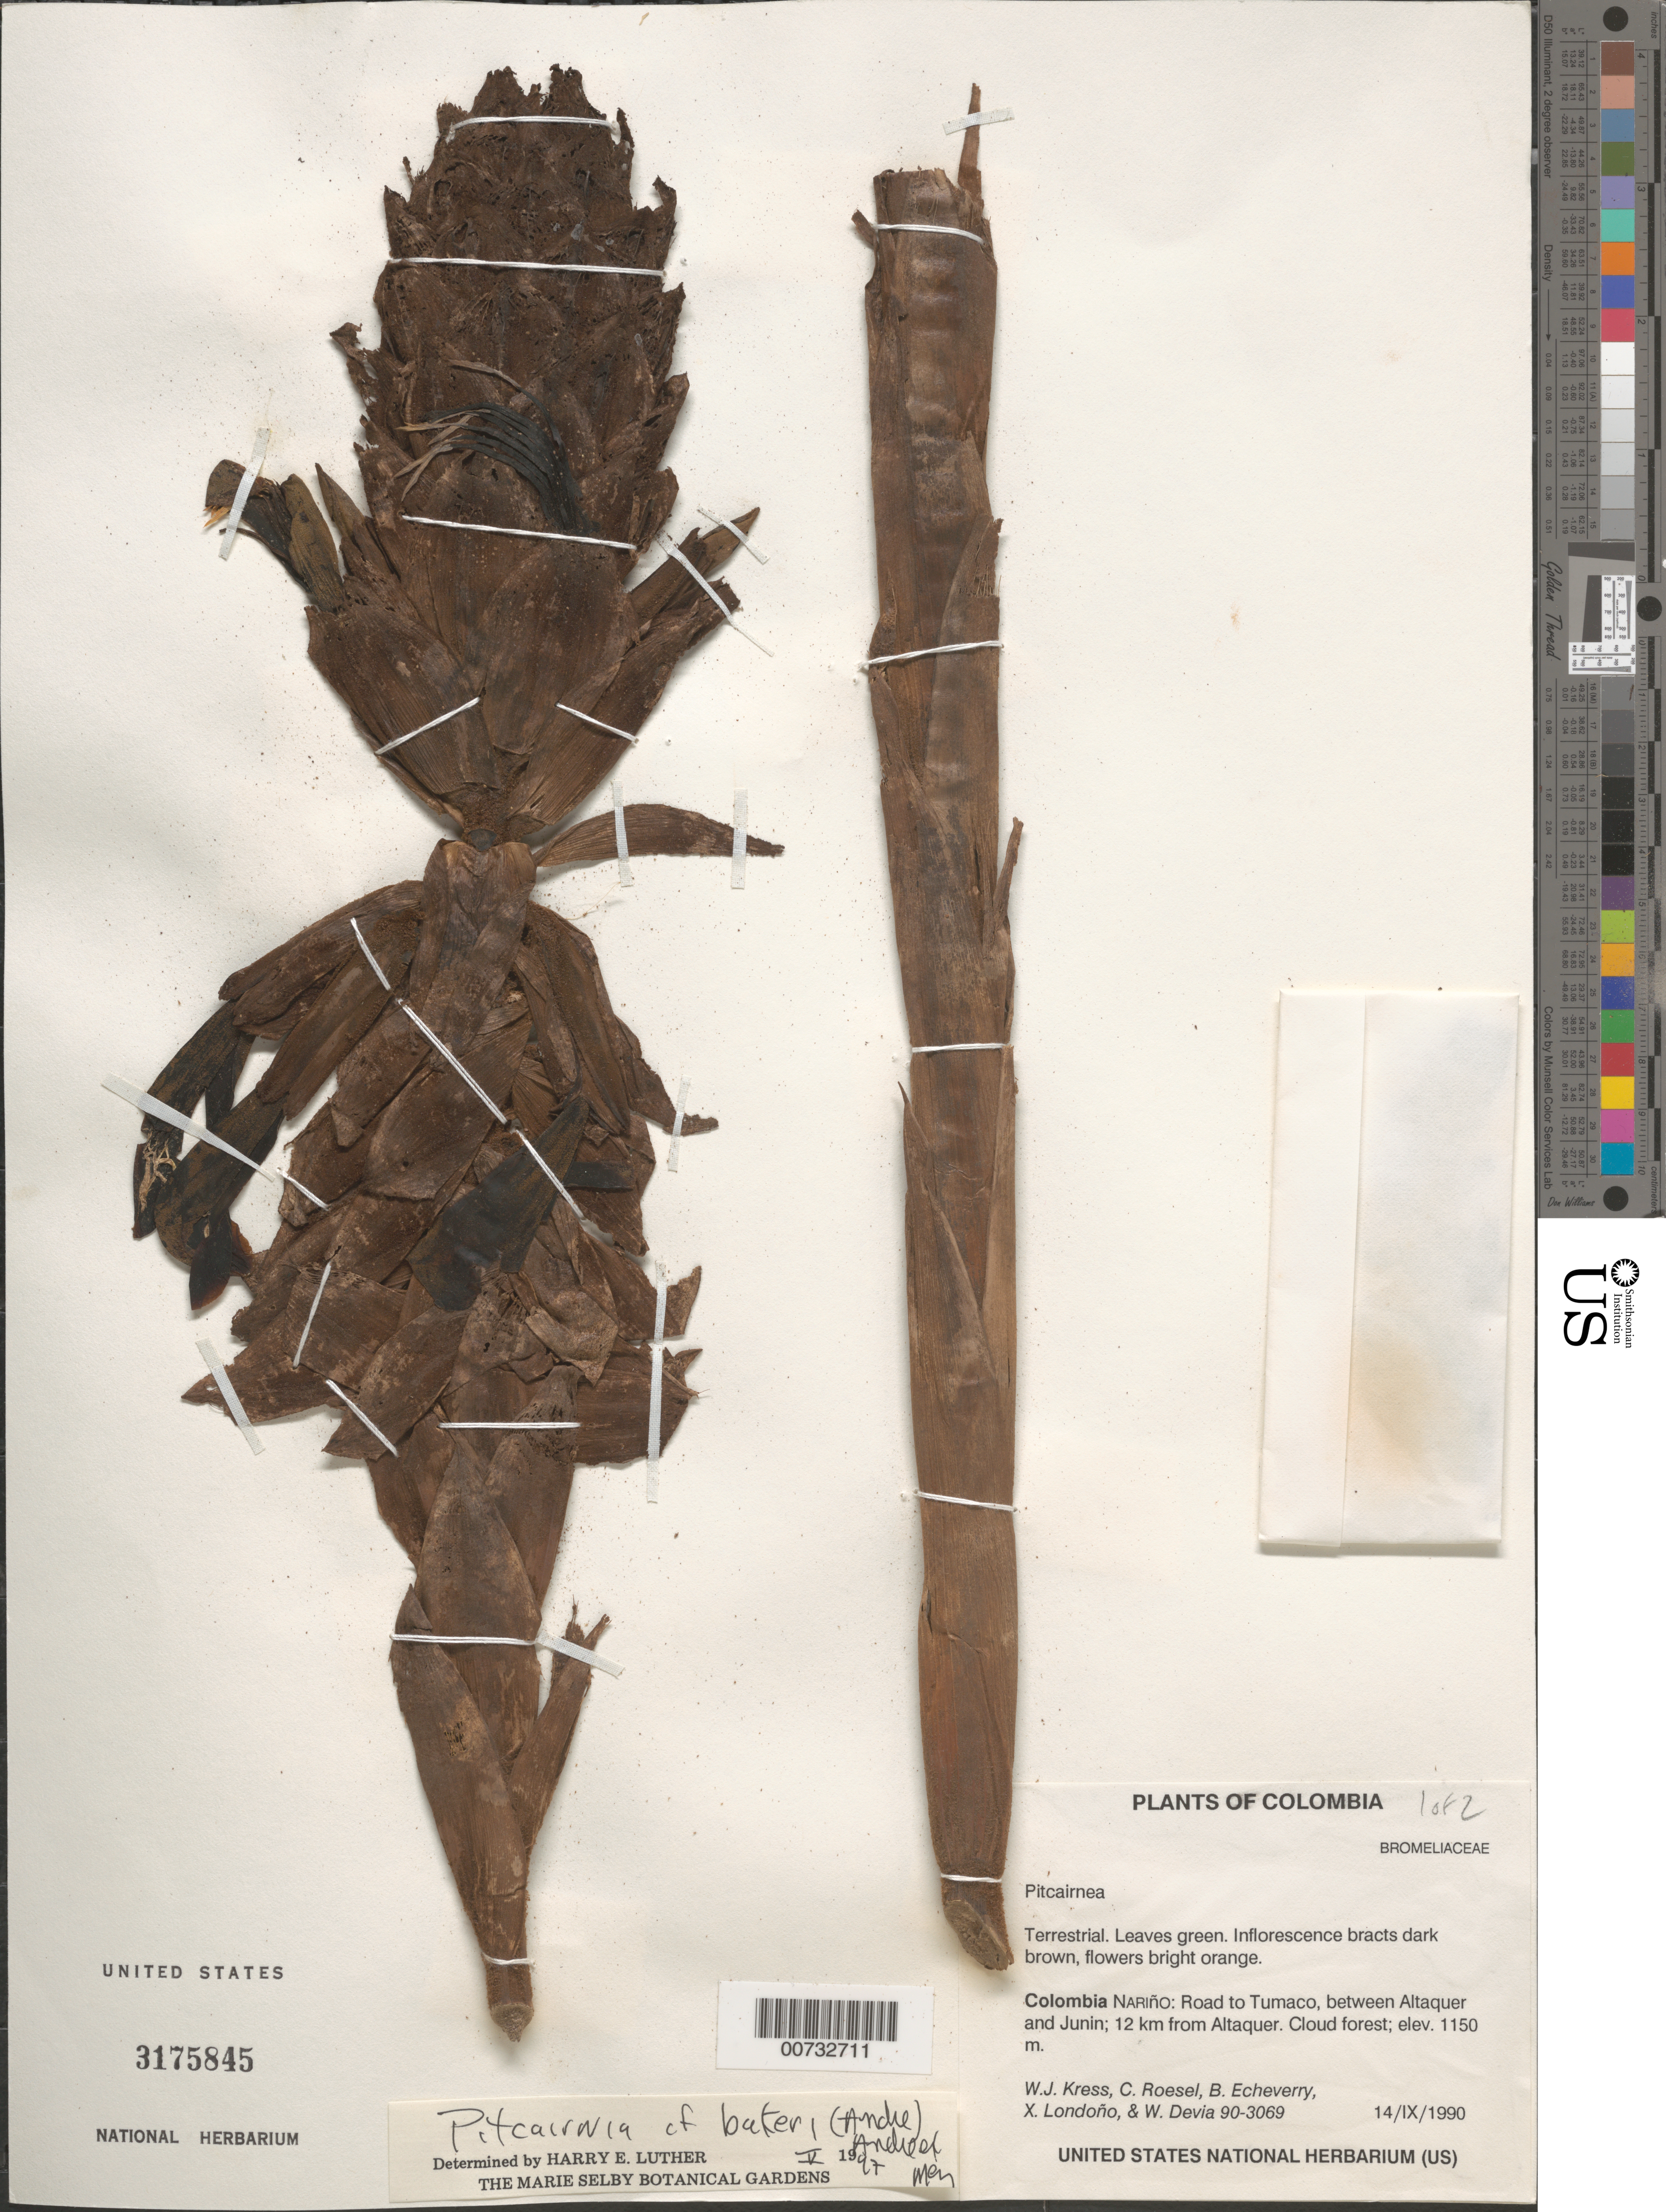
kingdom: Plantae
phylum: Tracheophyta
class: Liliopsida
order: Poales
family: Bromeliaceae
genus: Pitcairnia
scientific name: Pitcairnia bakeri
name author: (André) André ex Mez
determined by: Luther, Hans E.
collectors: W. J. Kress, C. S. Roesel, B. Echeverry, X. Londoño & W. Devia A.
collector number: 90-3069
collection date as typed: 14 Sep 1990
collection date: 1990-09-14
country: Colombia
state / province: Nariño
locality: Road to Tumaco, between Altaquer and Junin; 12 km from Altaquer. Cloud forest.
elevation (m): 1150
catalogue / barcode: US 3175845